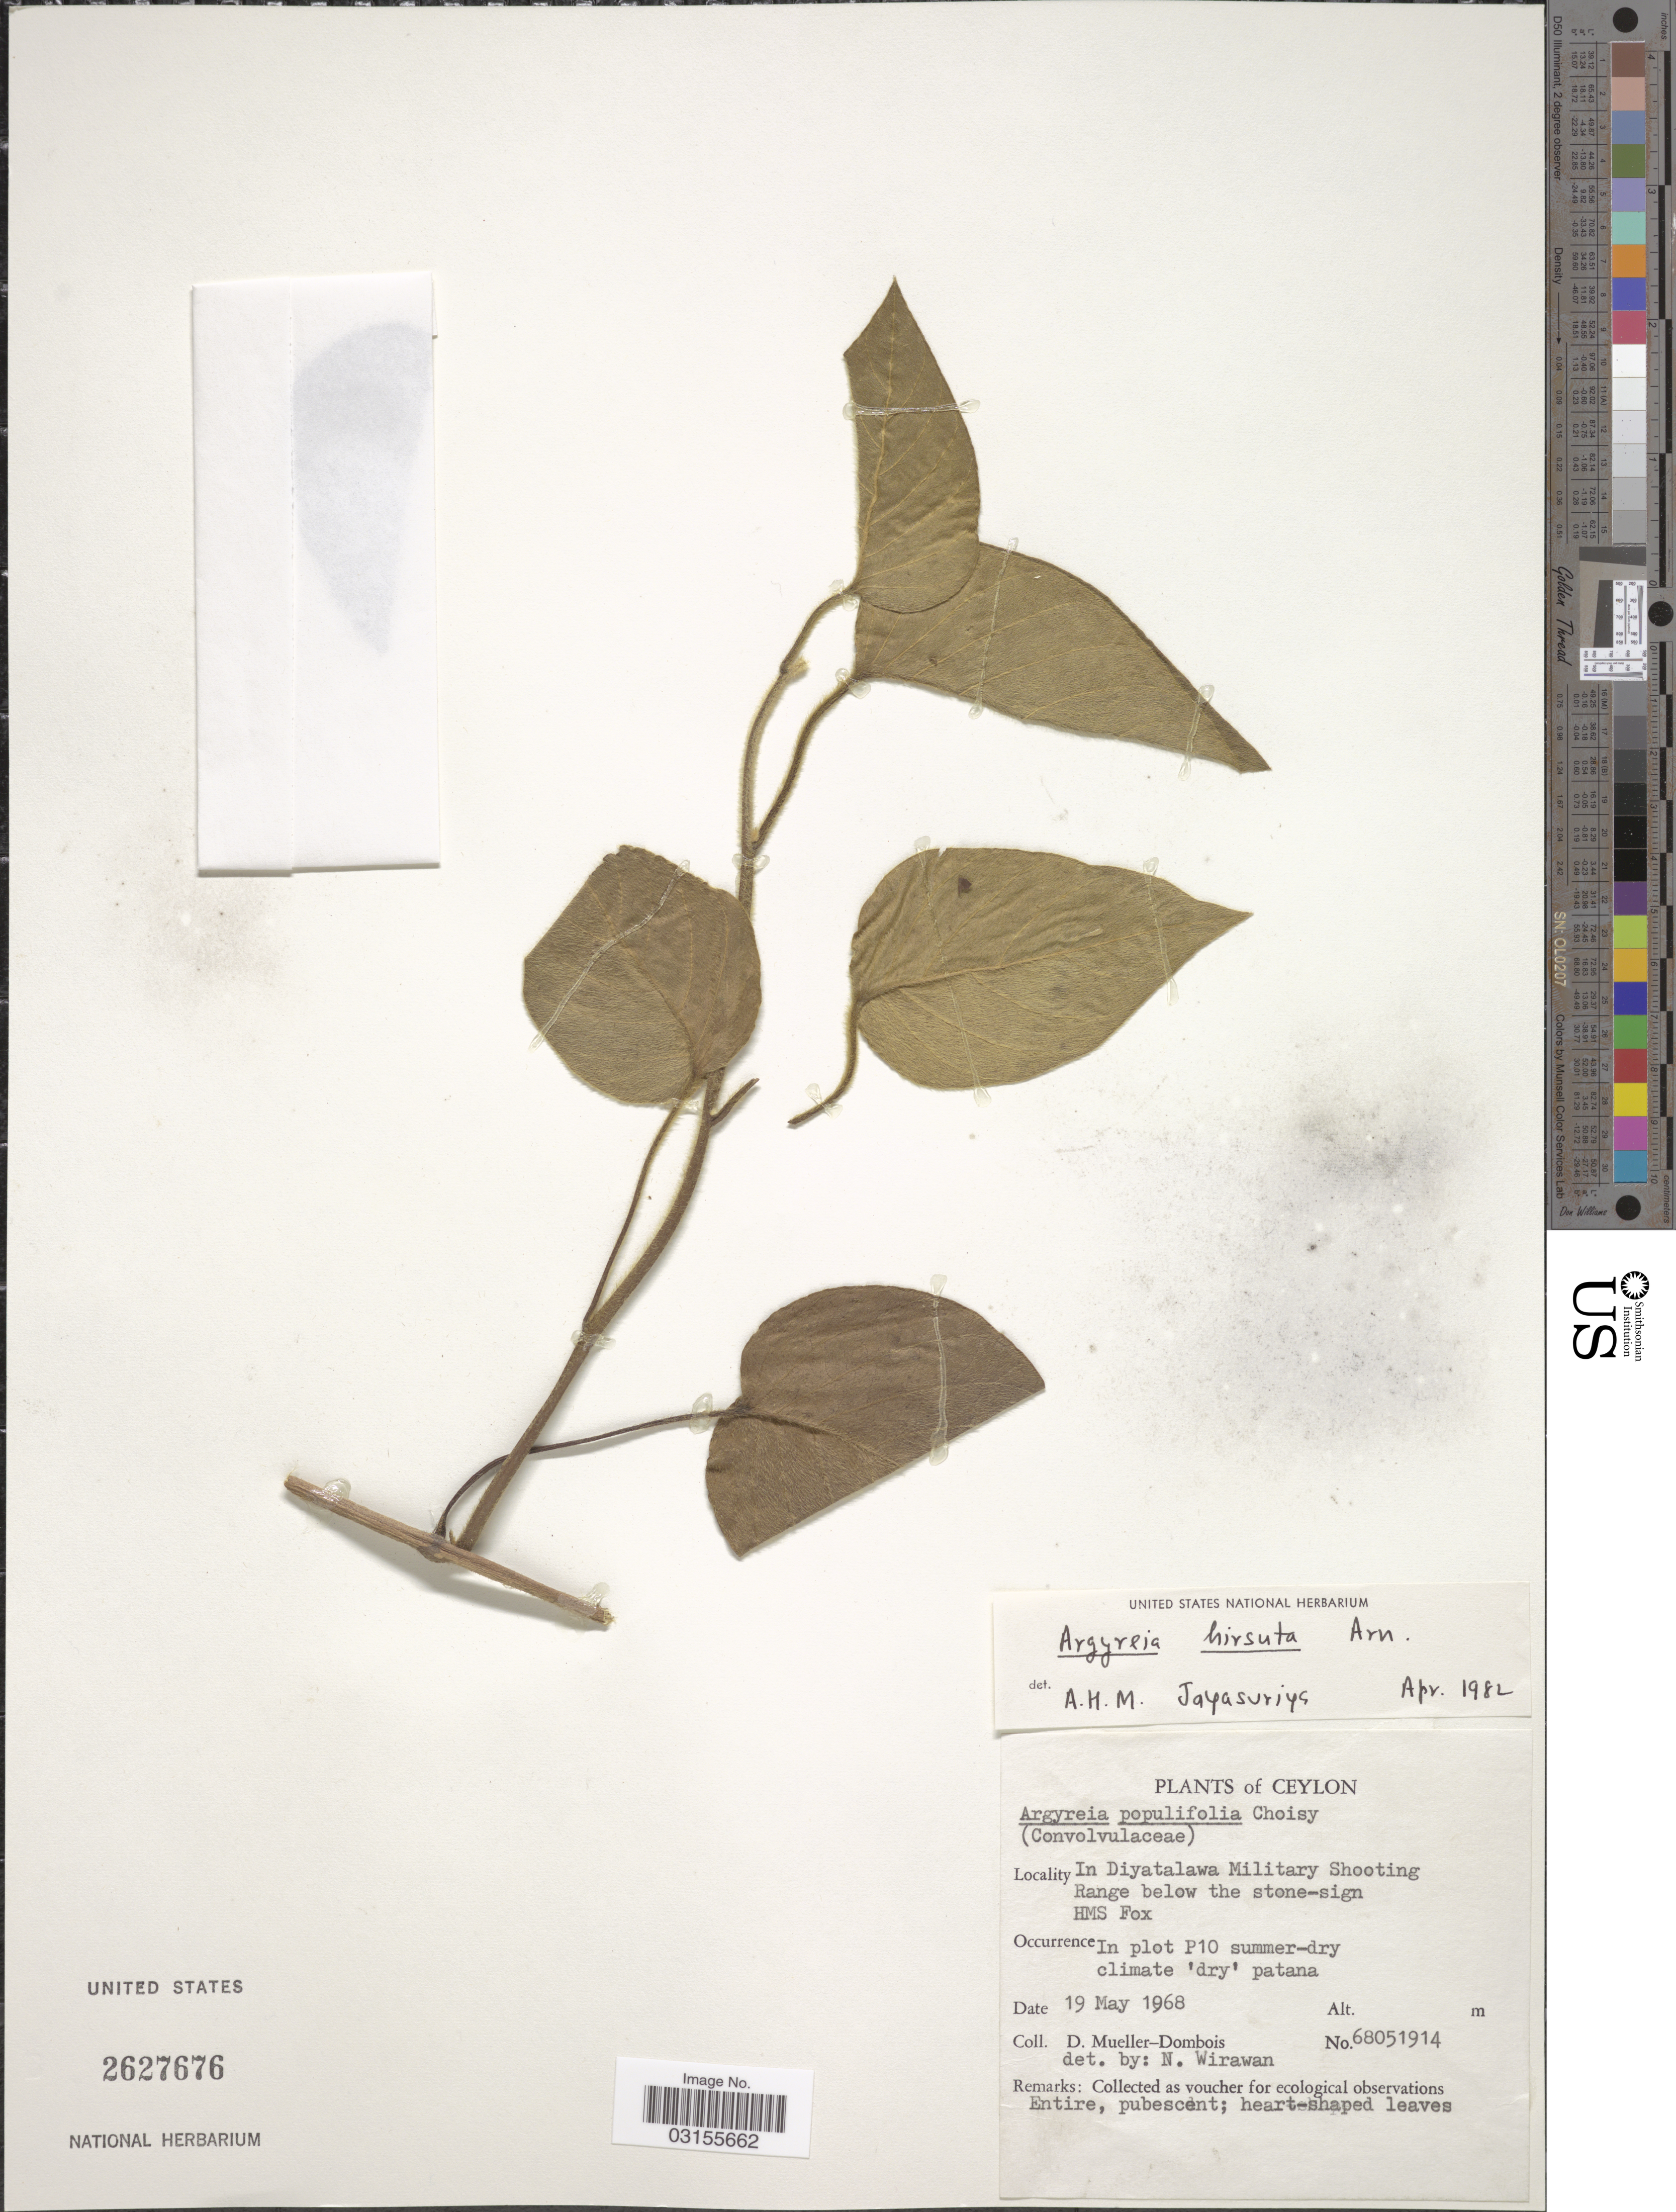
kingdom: Plantae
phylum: Tracheophyta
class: Magnoliopsida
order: Solanales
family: Convolvulaceae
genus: Argyreia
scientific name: Argyreia hirsuta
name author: Arn.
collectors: D. Mueller-Dombois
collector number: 68051914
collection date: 1968-05-19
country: Sri Lanka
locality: Ceylon. In Diyatalawa Military Shooting Range below the stone-sign HMS Fox. In plot P10.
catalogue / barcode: US 2627676